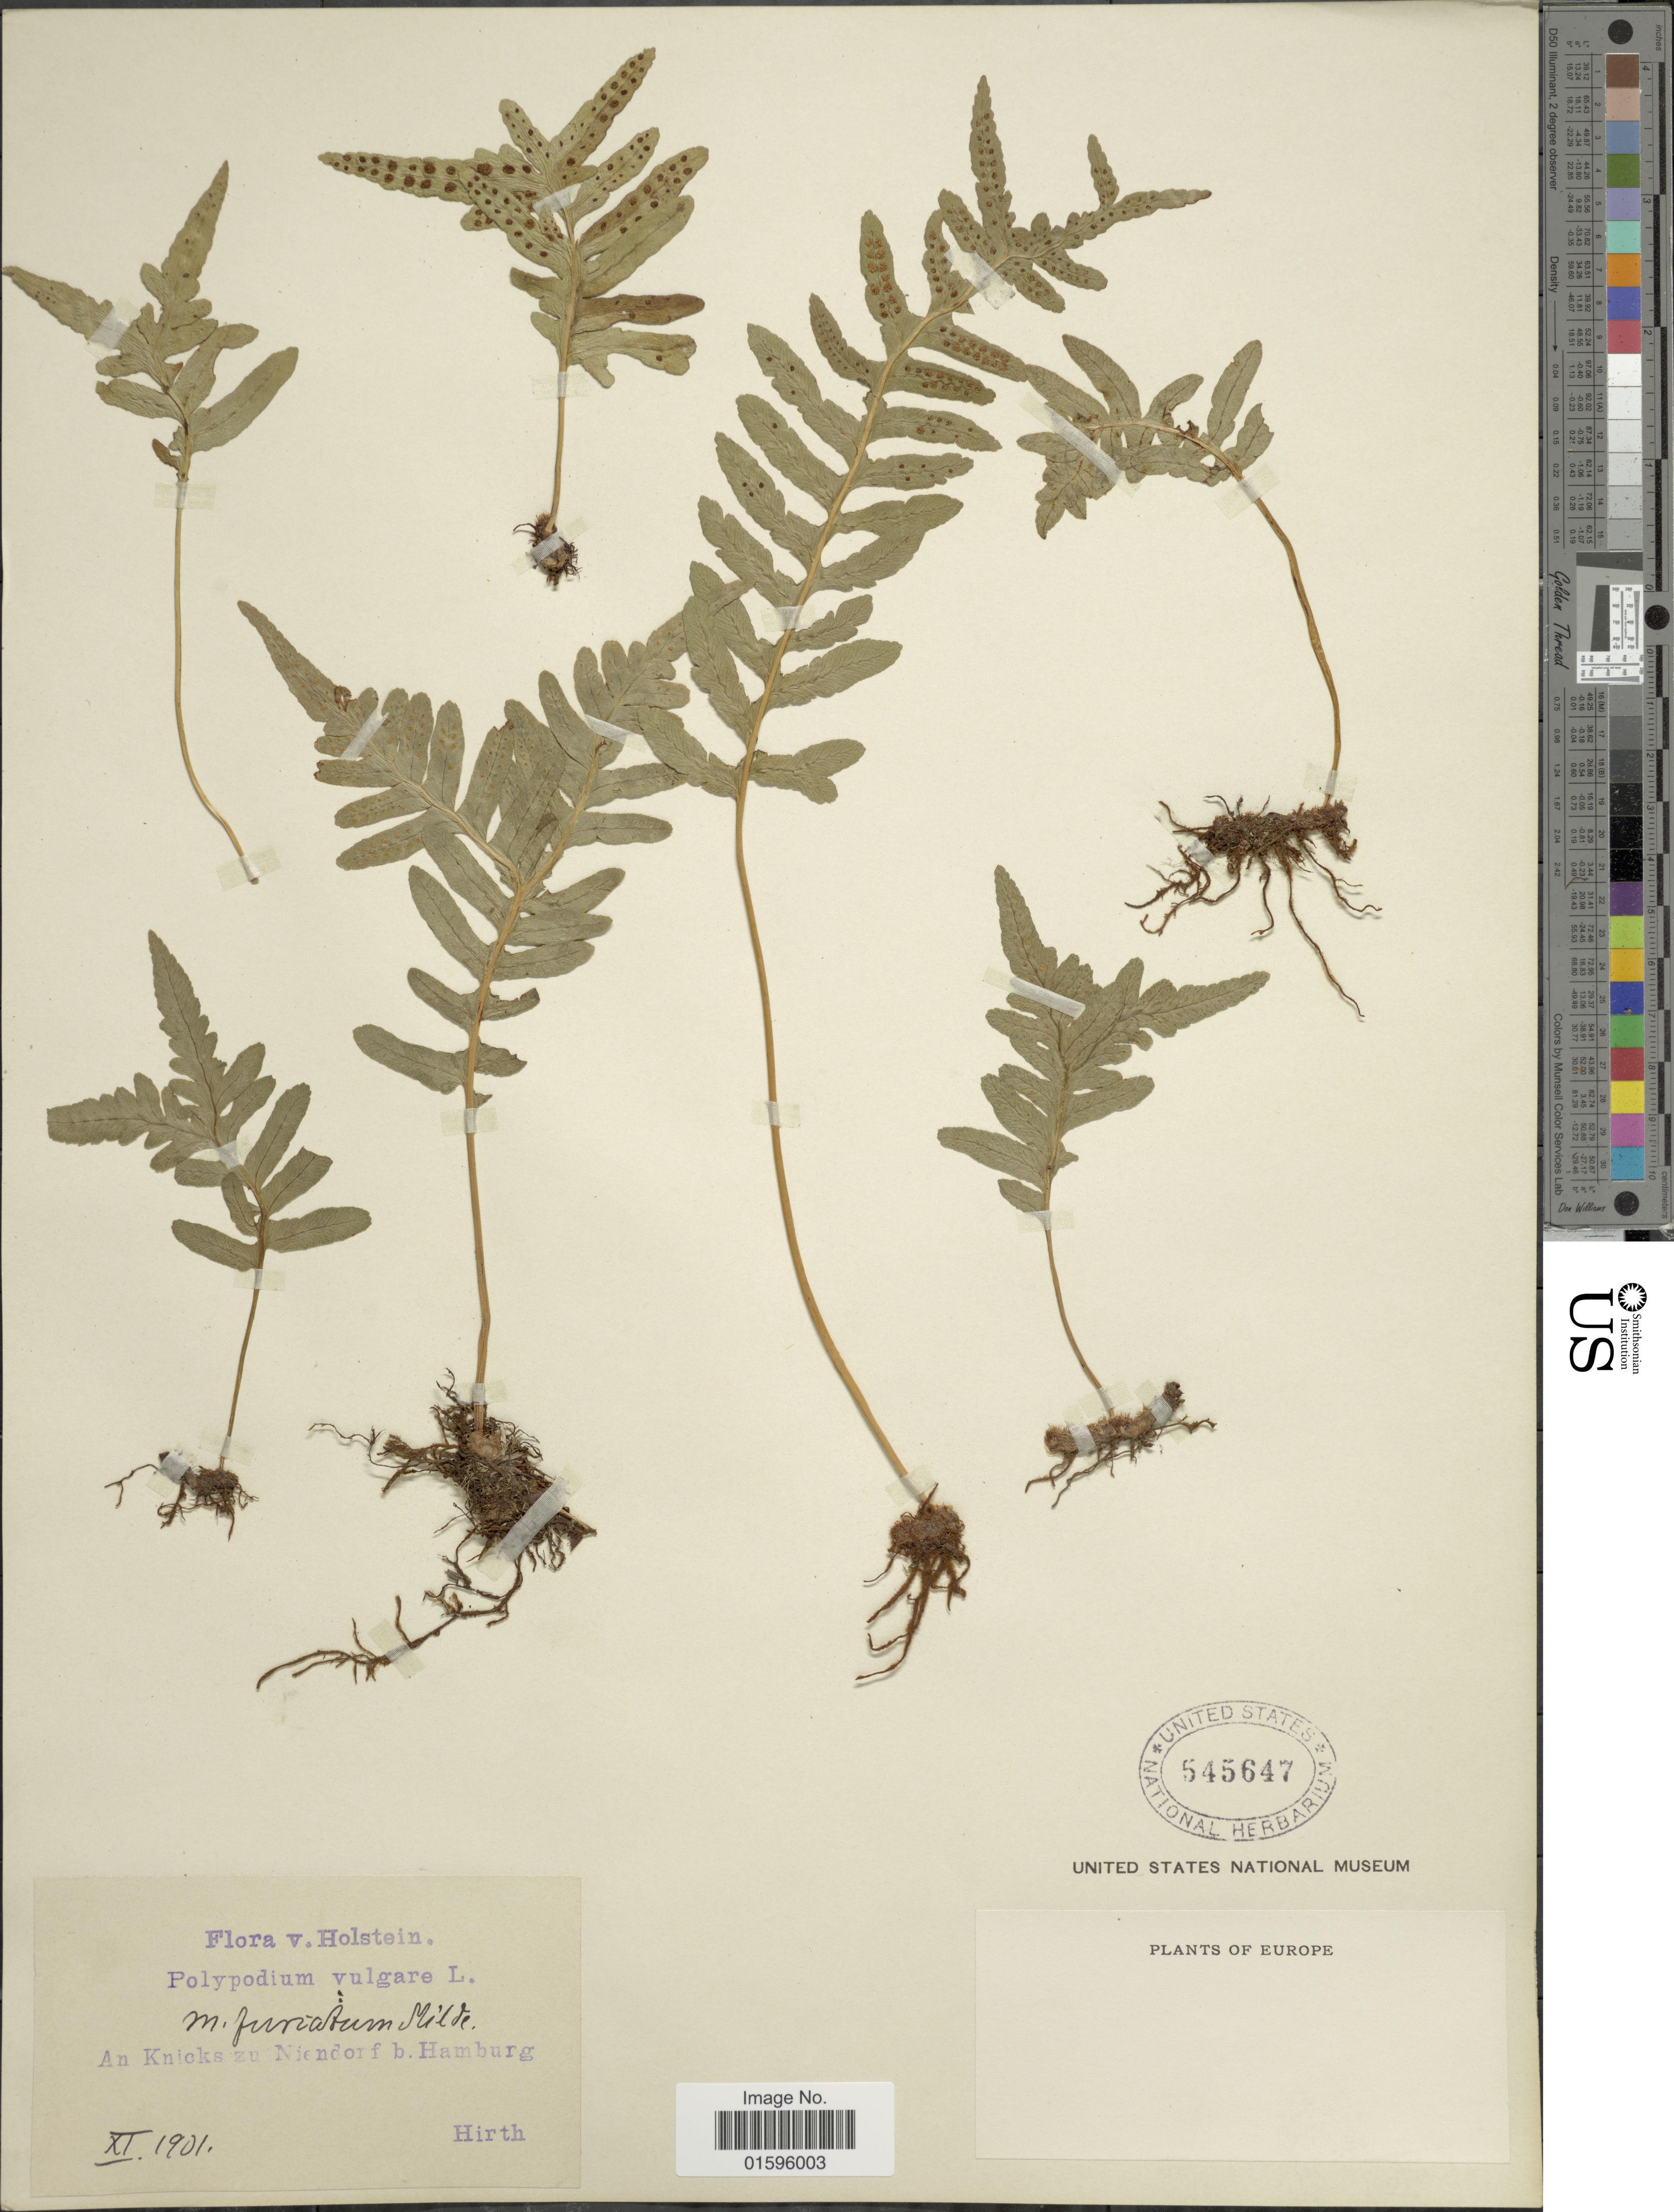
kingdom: Plantae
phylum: Tracheophyta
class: Polypodiopsida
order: Polypodiales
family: Polypodiaceae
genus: Polypodium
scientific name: Polypodium vulgare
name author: L.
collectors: Hirth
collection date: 1901-11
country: Germany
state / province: Schleswig-Holstein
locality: Holstein, An Knicks zu Niendorf b. Hamburg, Europe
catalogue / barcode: US 545647